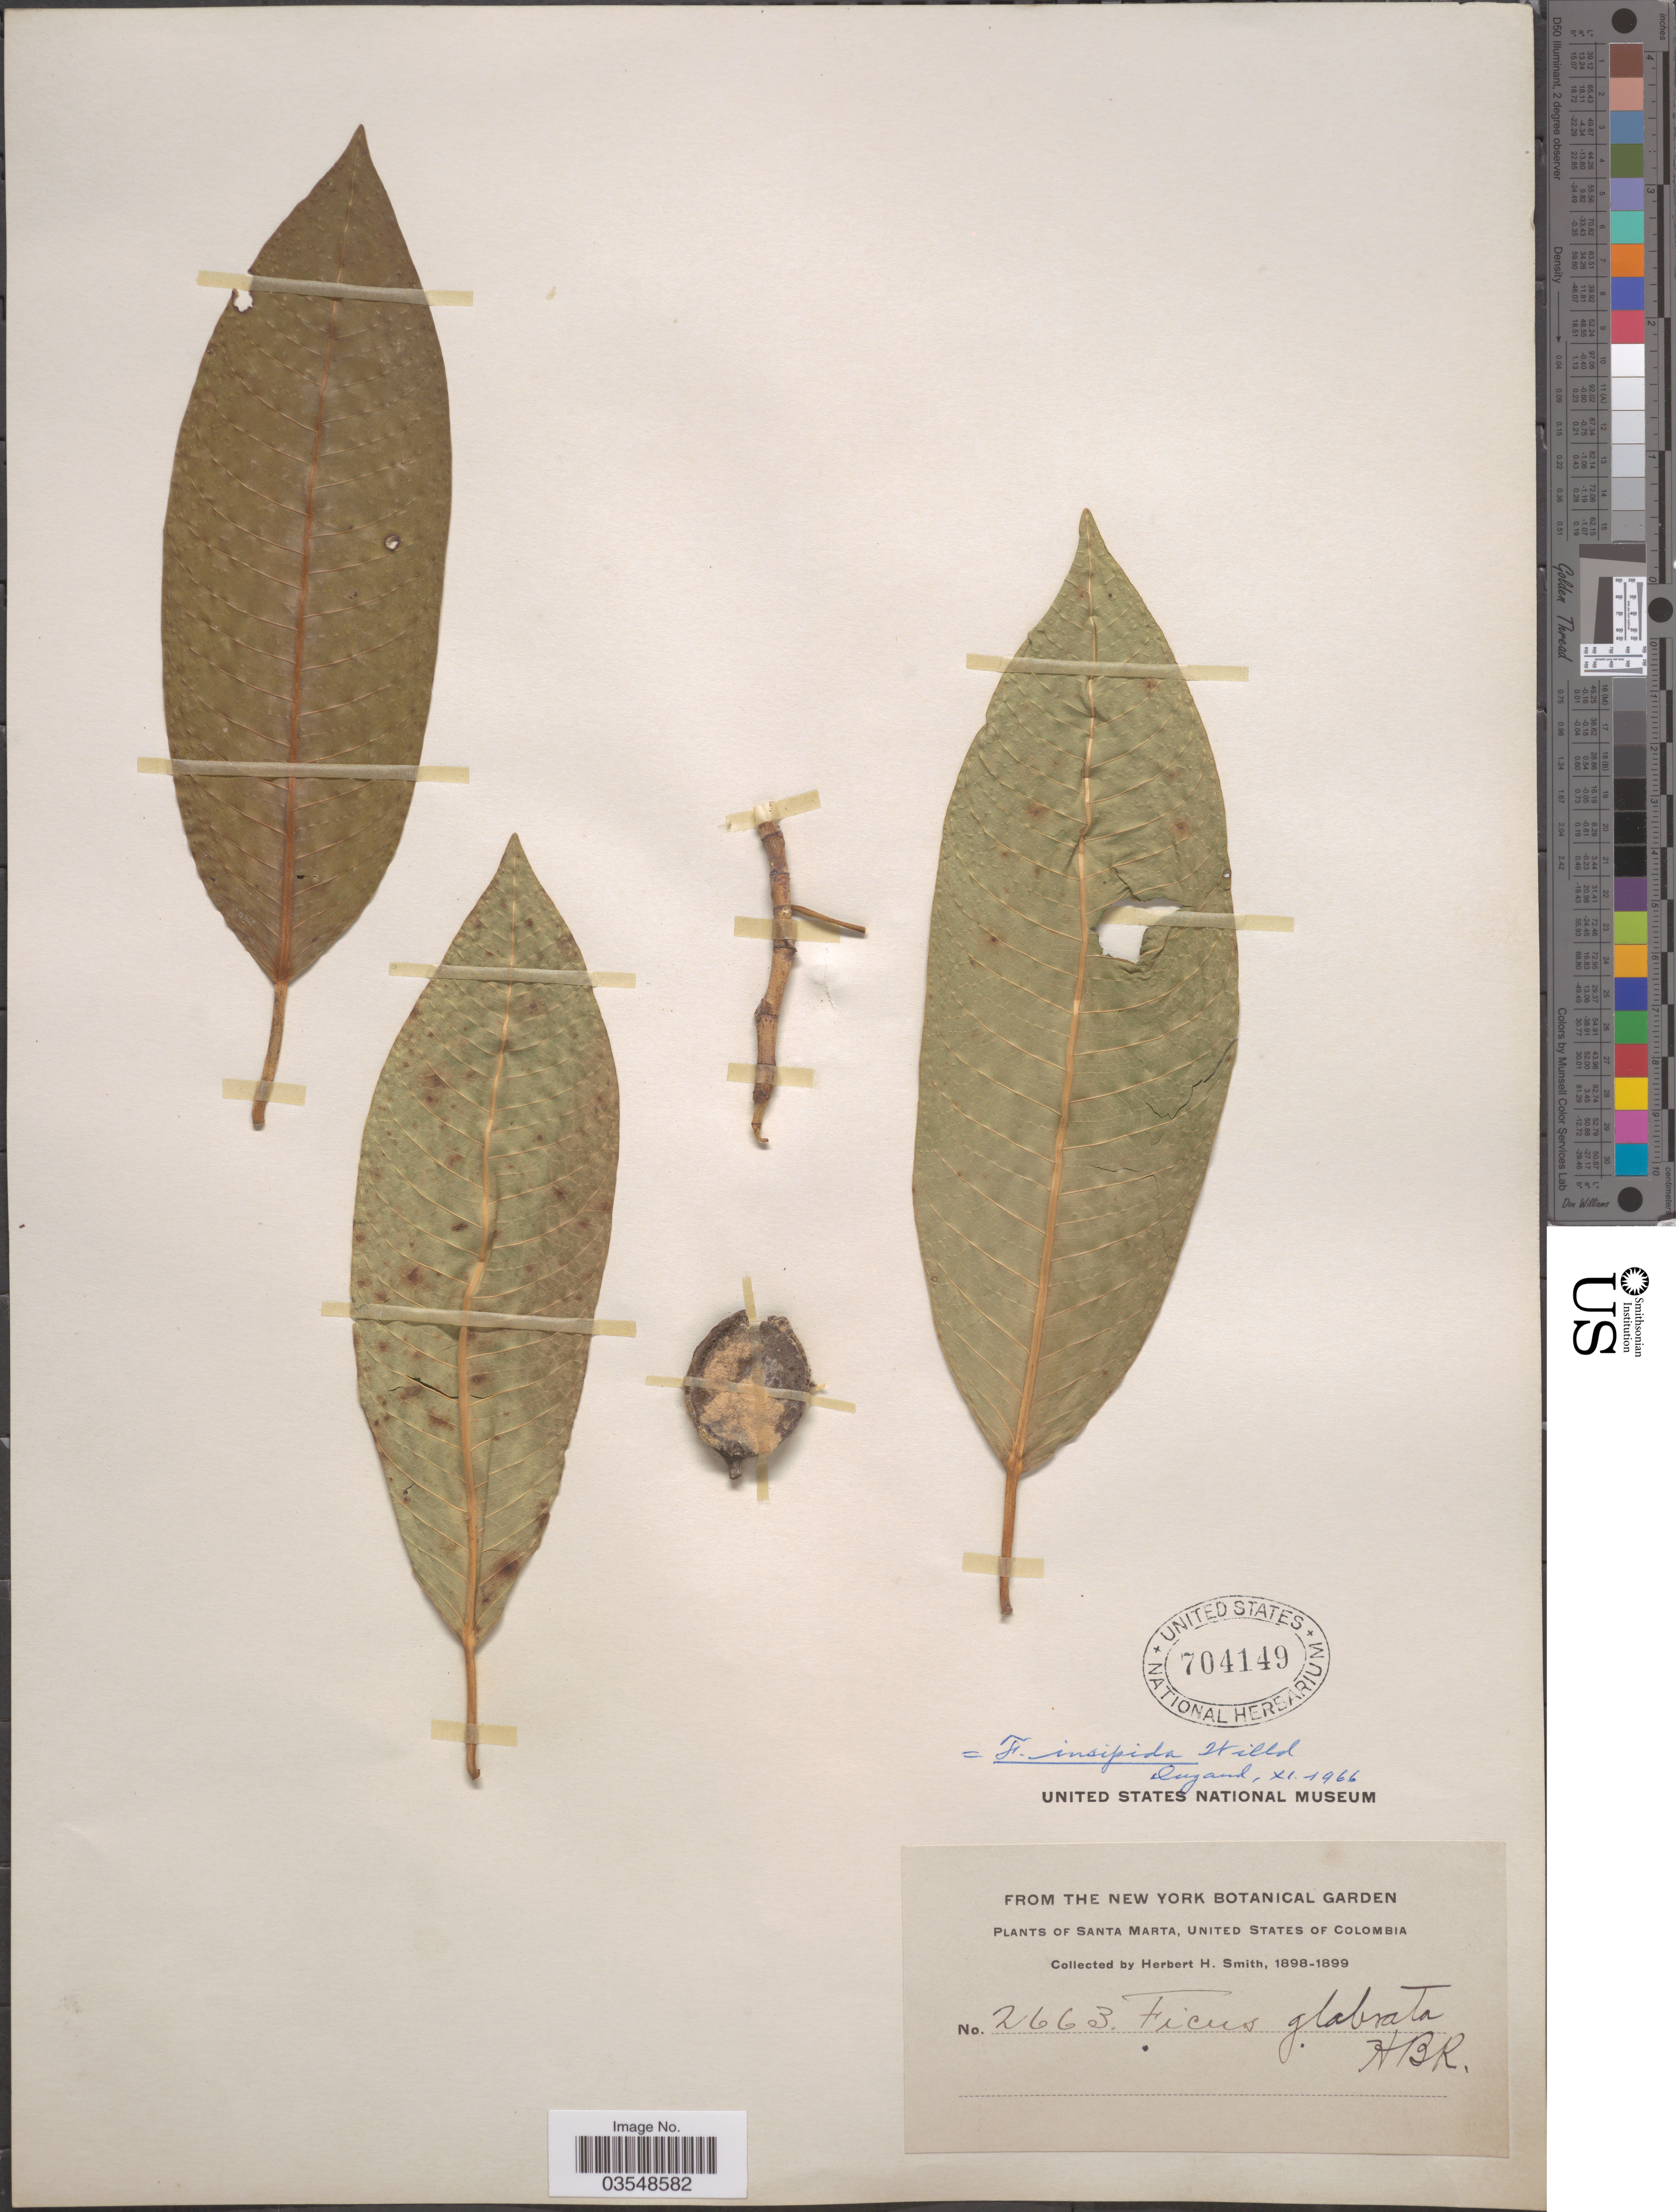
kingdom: Plantae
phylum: Tracheophyta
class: Magnoliopsida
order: Rosales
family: Moraceae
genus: Ficus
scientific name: Ficus glabrata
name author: Kunth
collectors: Herbert H. Smith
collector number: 2663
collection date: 1898/1899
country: Colombia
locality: Santa Marta.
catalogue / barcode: US 704149